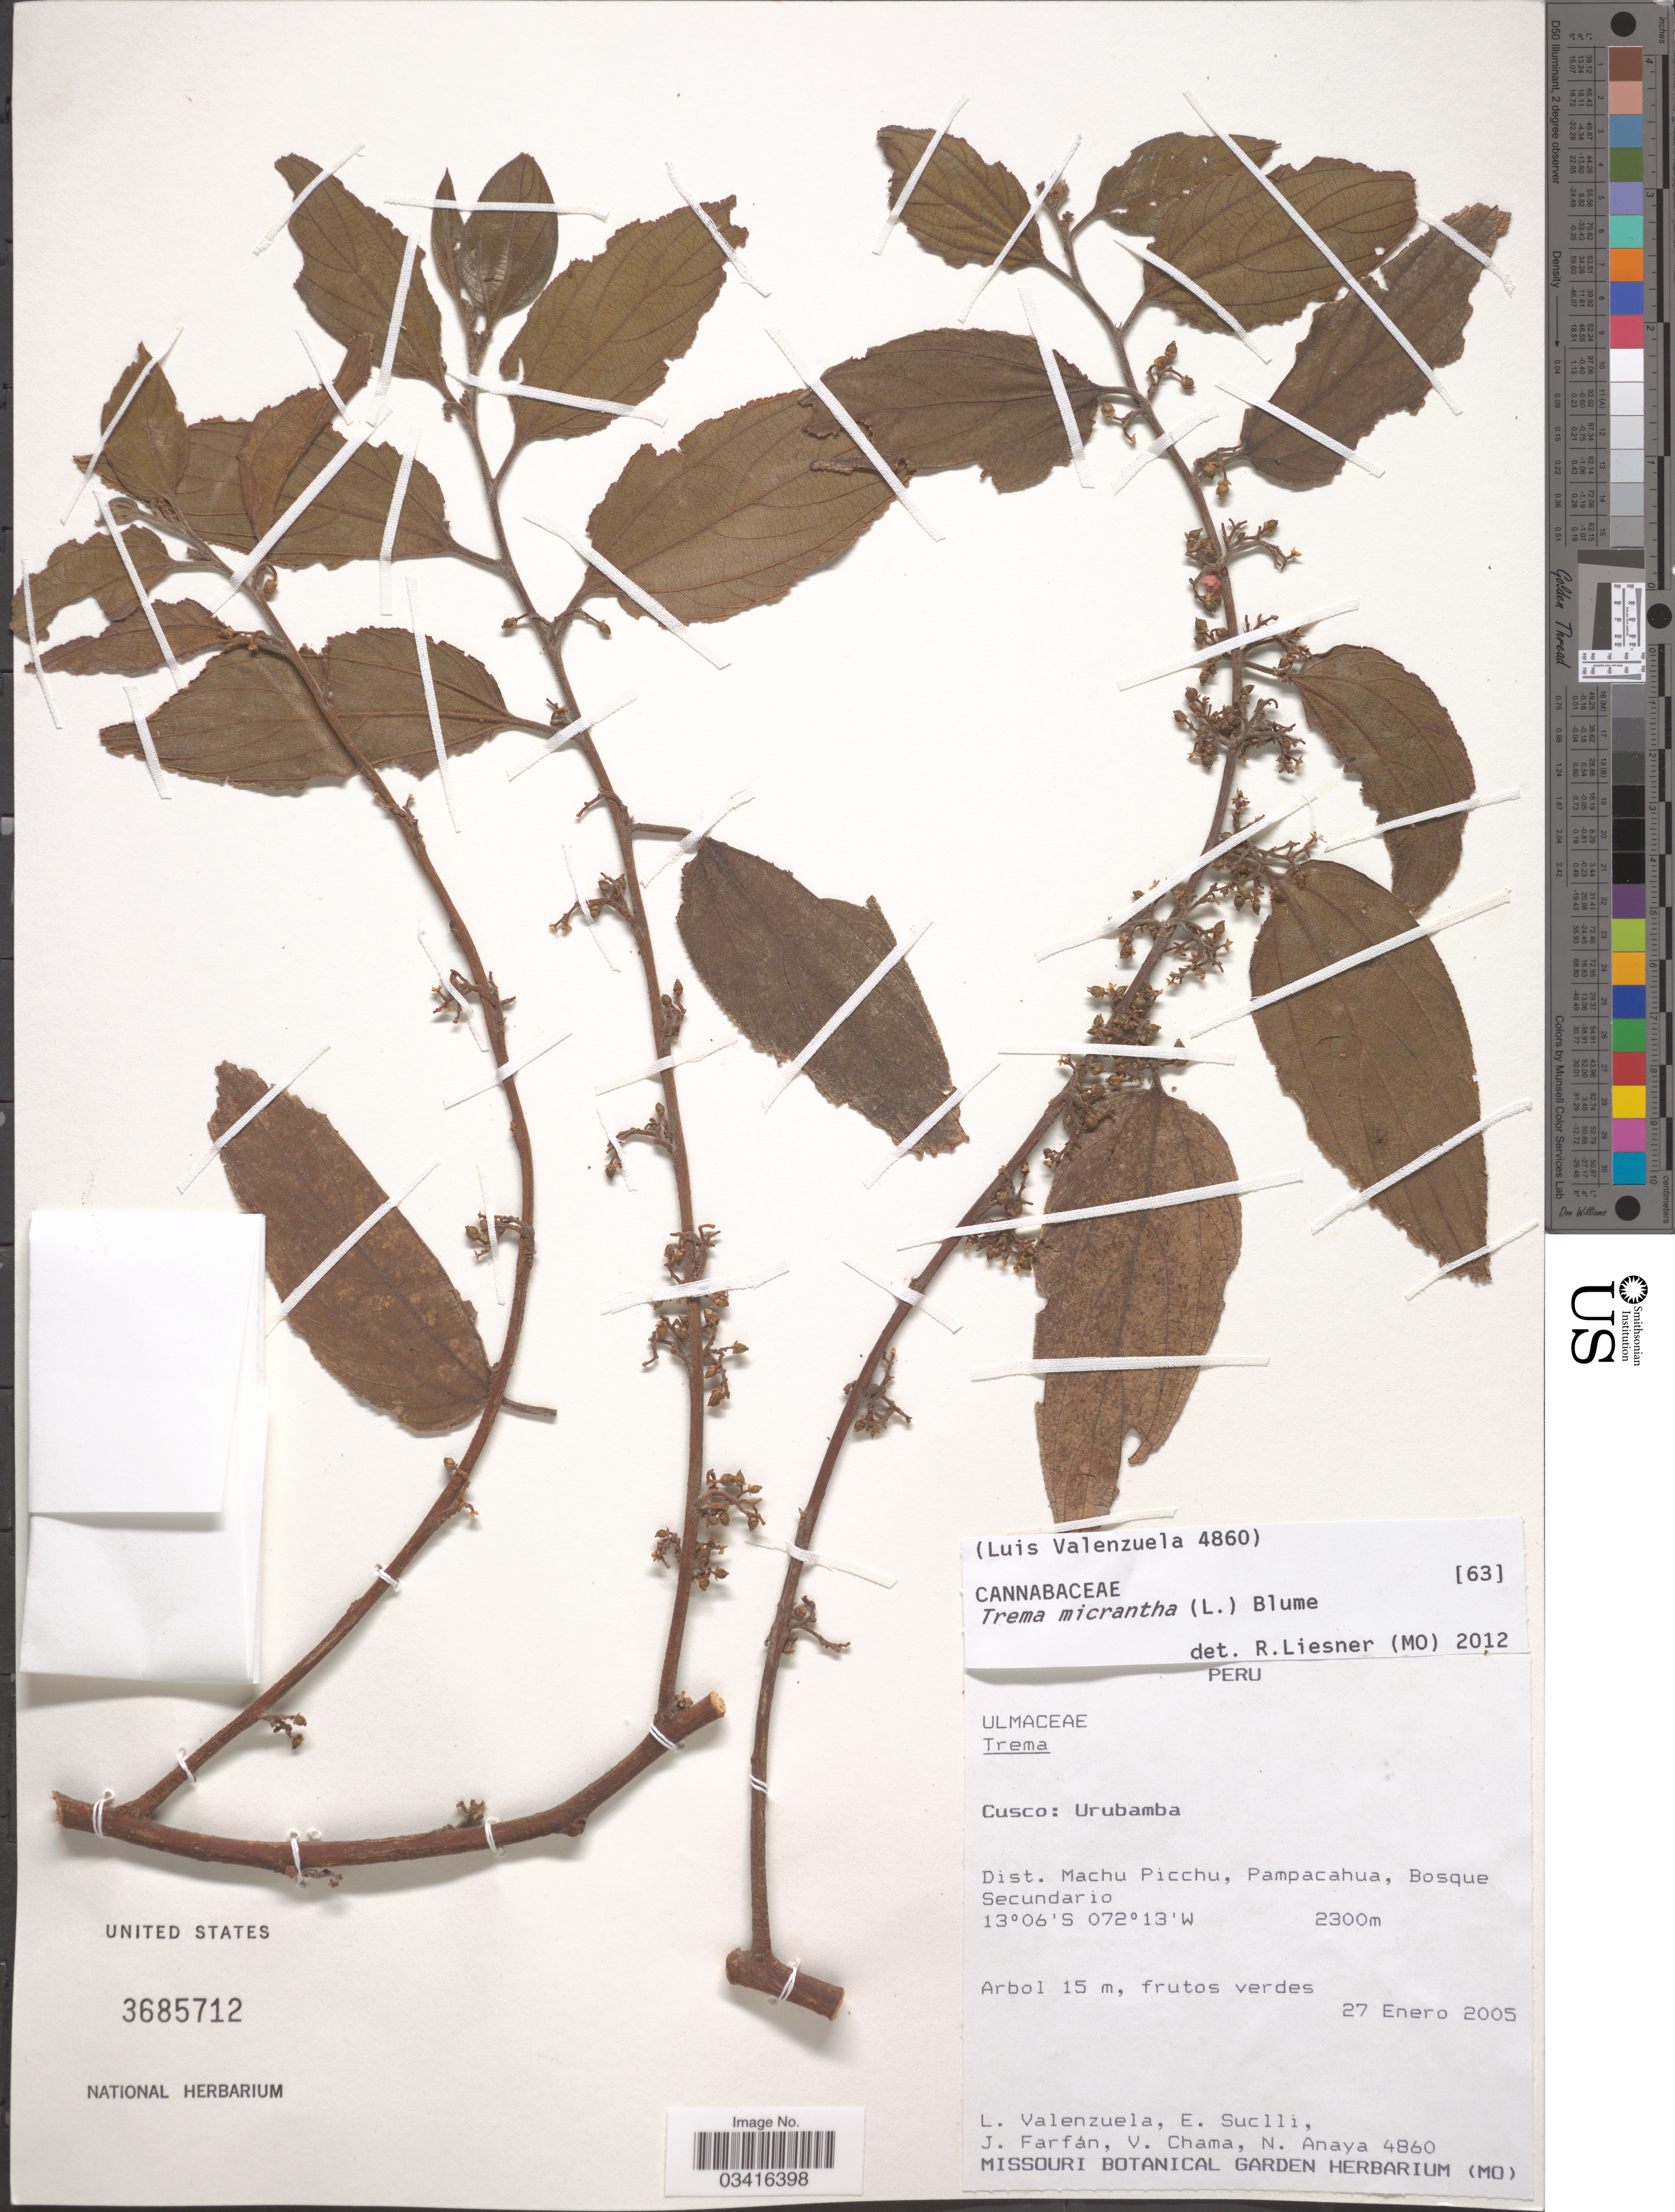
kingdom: Plantae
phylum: Tracheophyta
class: Magnoliopsida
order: Rosales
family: Cannabaceae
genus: Trema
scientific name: Trema micranthum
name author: (L.) Blume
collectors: L. Valenzuela, E. Suclli, J. Farfán, V. Chama & N. Anaya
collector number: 4860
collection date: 2005-01-27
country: Peru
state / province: Cusco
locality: Urubamba. Dist. Machu Picchu, Pampacahua, Bosque Secundario.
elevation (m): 2300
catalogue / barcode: US 3685712